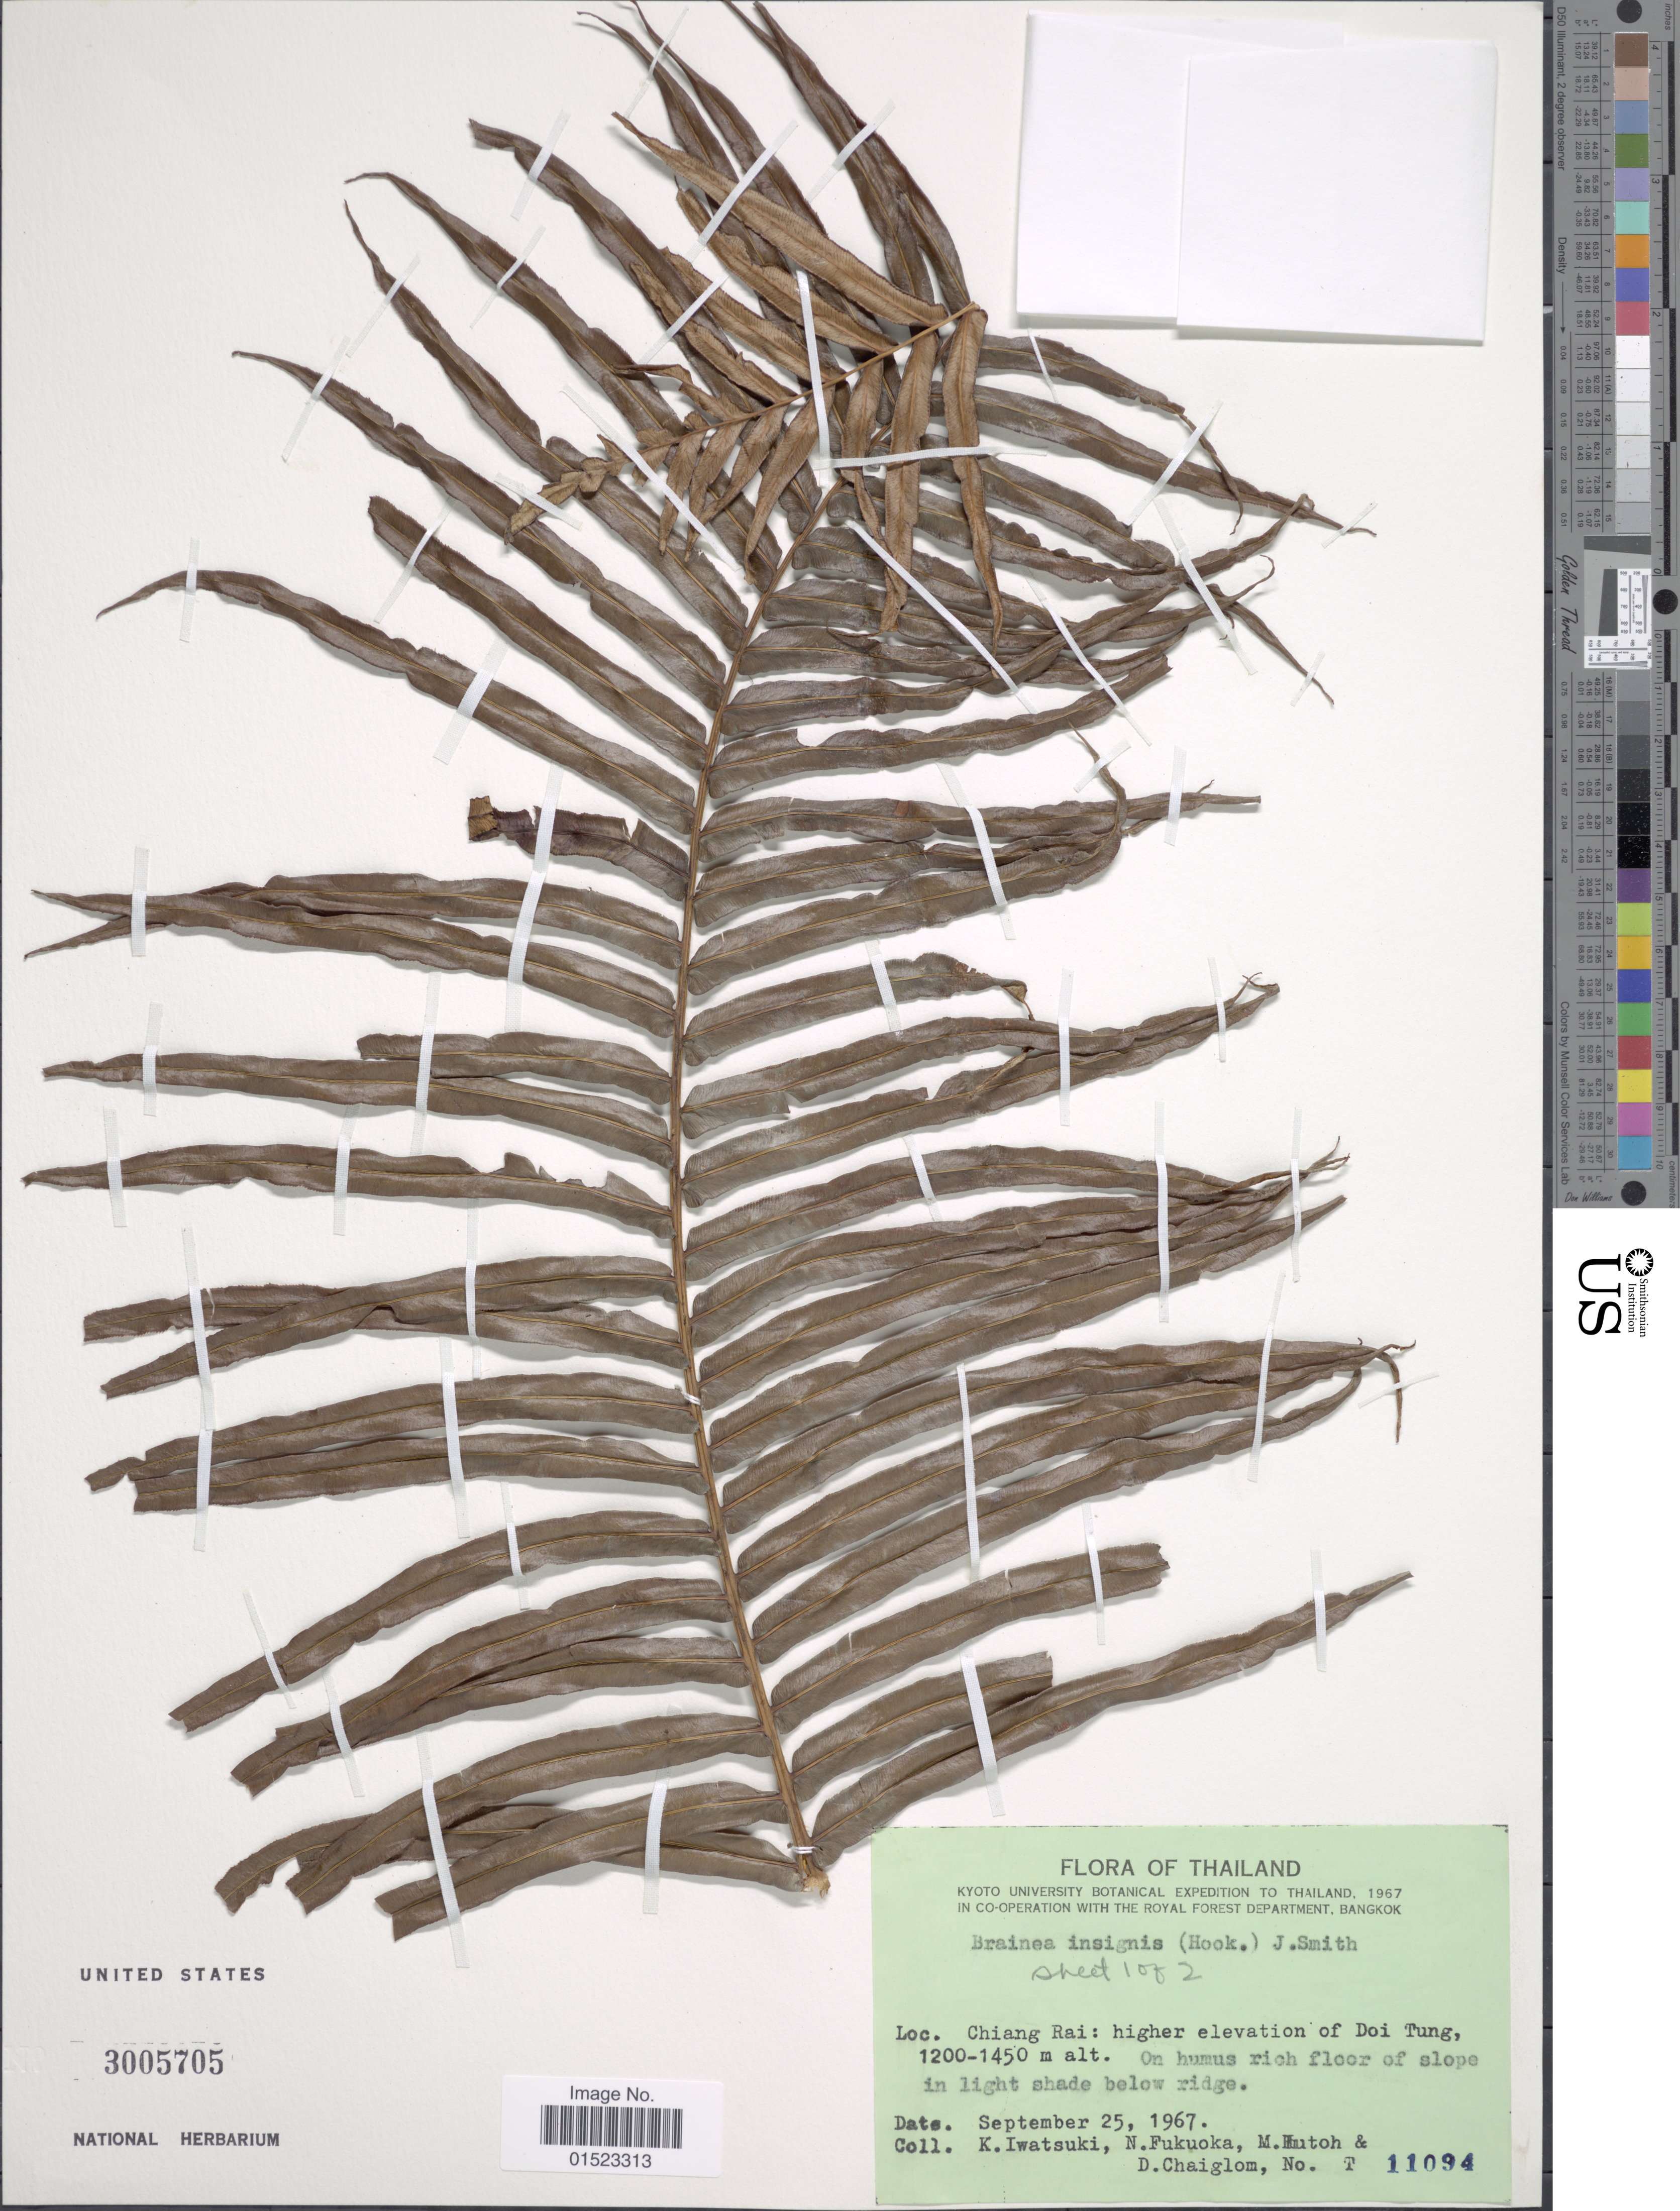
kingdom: Plantae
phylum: Tracheophyta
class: Polypodiopsida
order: Polypodiales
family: Blechnaceae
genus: Brainea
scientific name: Brainea insignis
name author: (Hook.) J. Sm.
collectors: K. Iwatsuki, N. Fukuoka, M. Hutoh & D. Chaiglom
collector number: T 11094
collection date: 1967-09-25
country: Thailand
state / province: Chiang Rai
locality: Dio Tung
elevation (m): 1200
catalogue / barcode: US 3005705